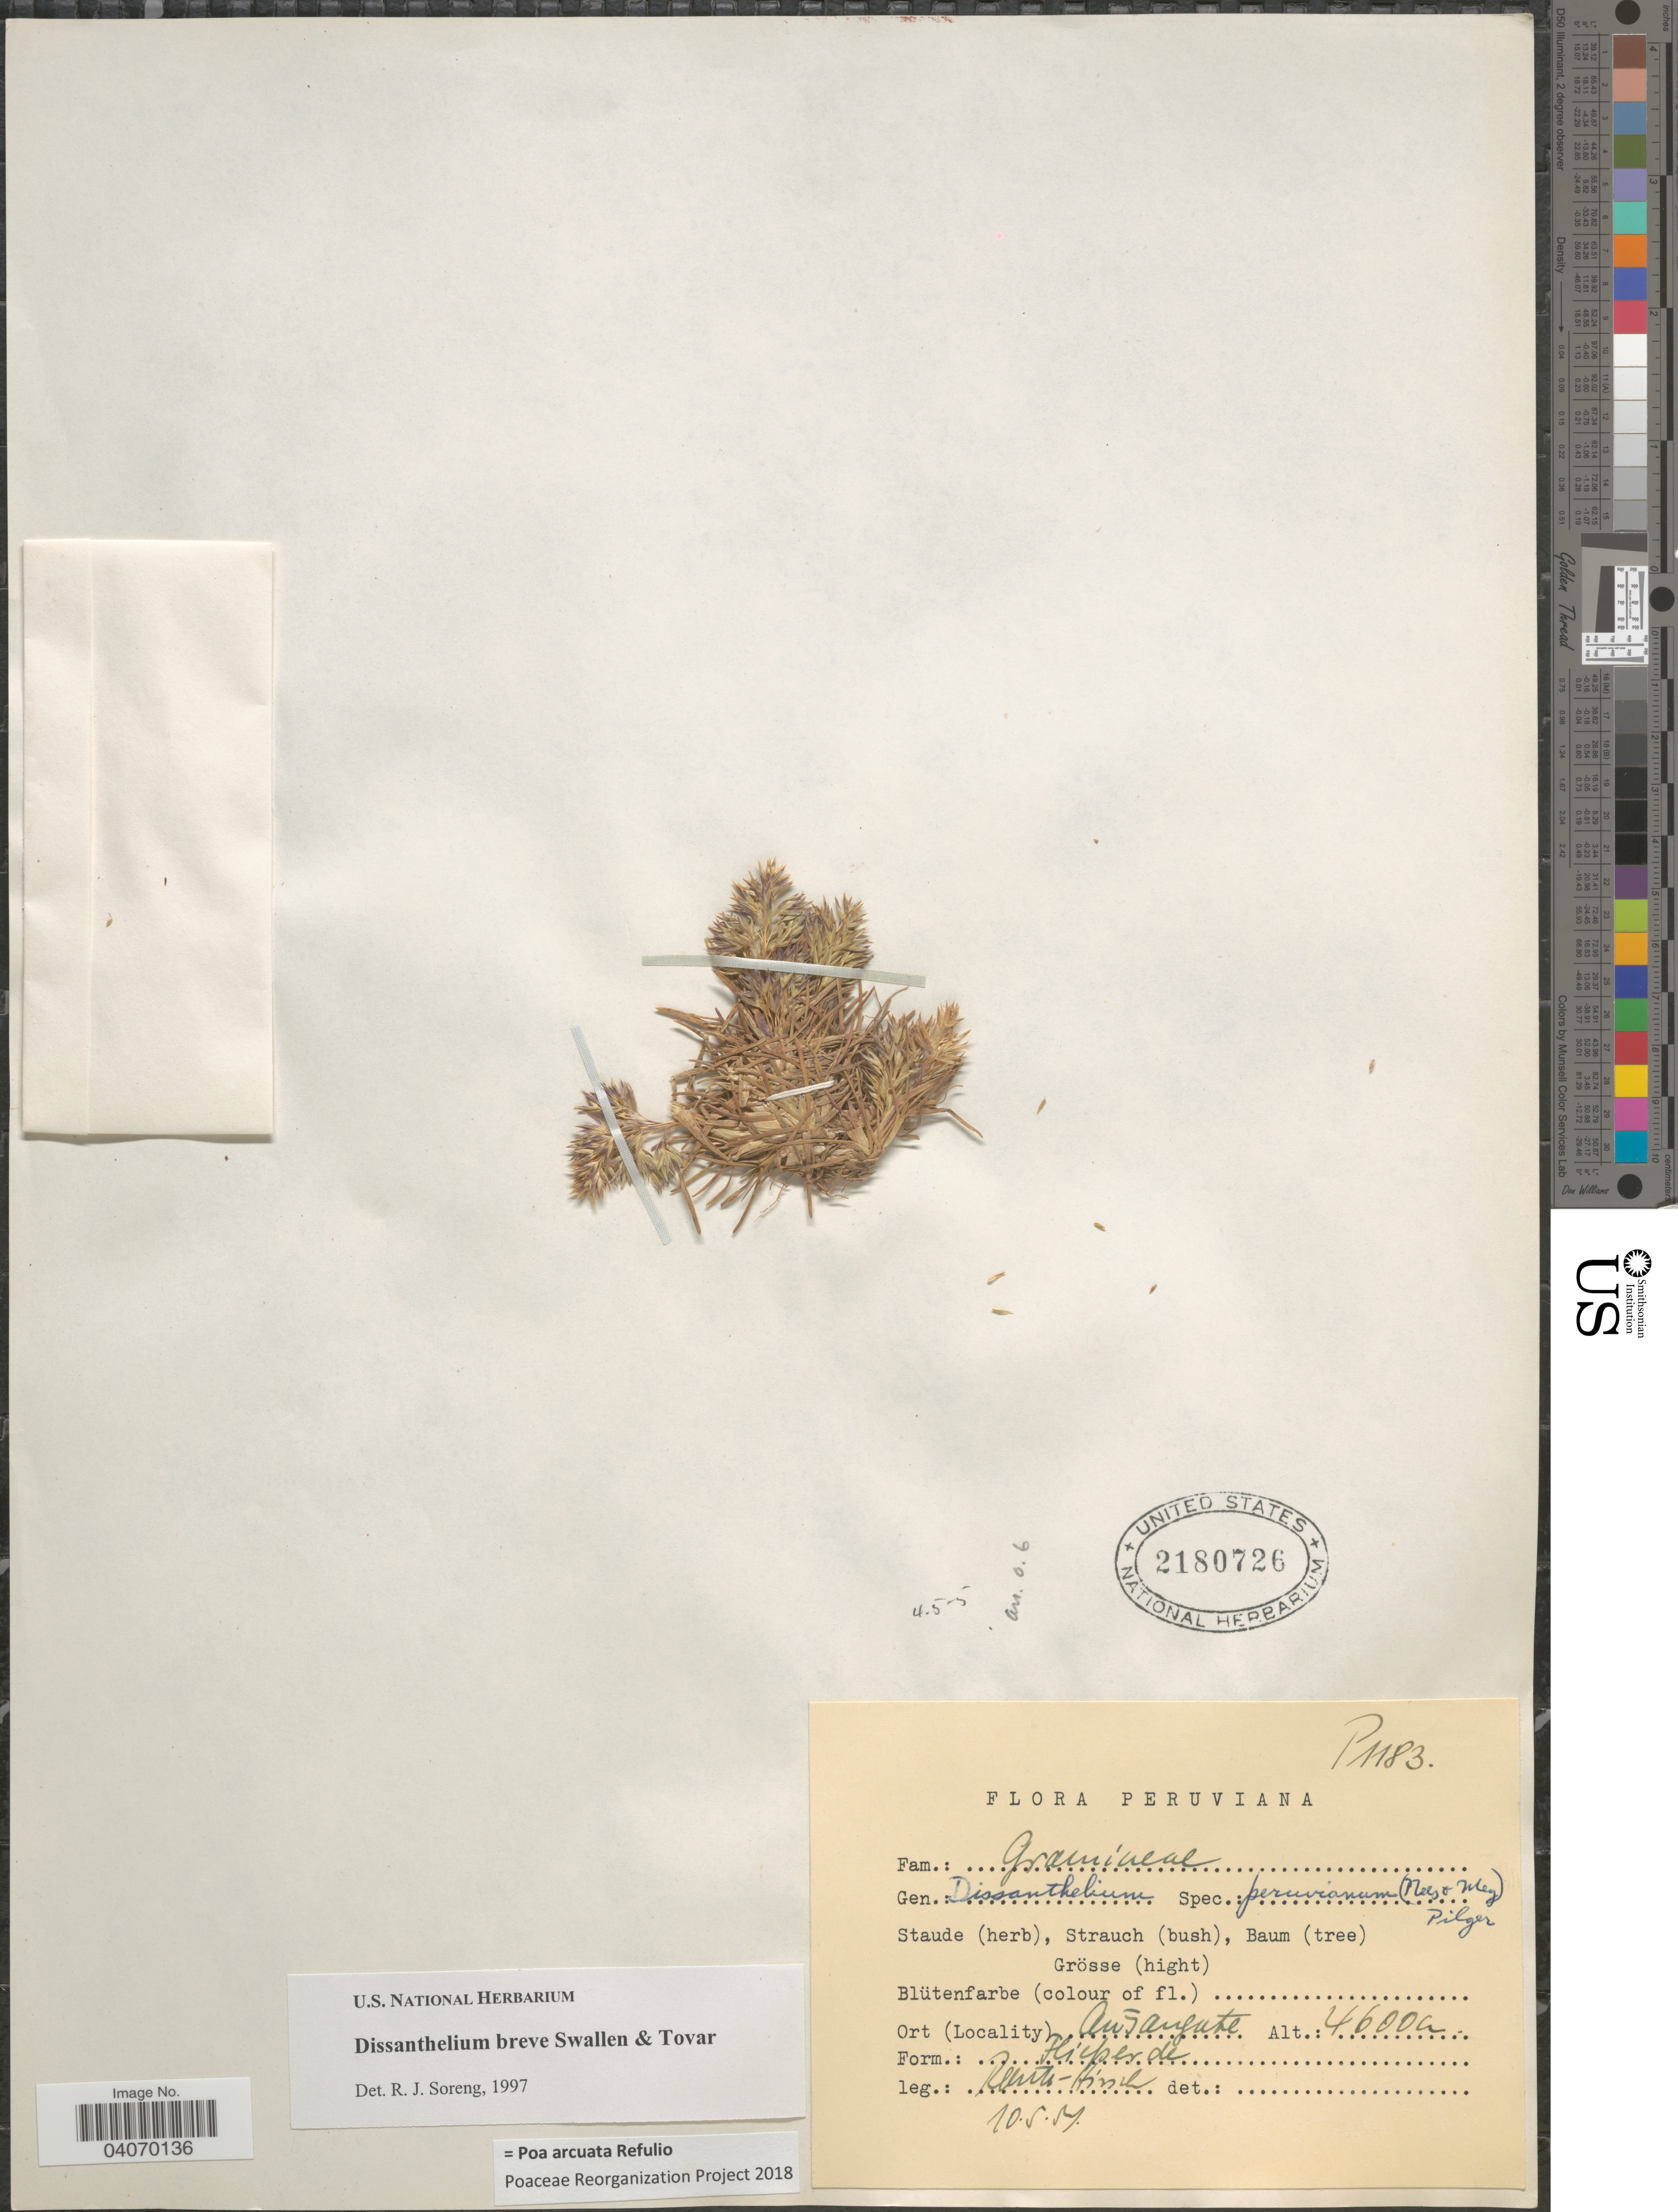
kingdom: Plantae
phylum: Tracheophyta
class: Liliopsida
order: Poales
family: Poaceae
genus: Poa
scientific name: Poa arcuata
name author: Refulio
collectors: W. Rauh & G. Hirsch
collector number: P1183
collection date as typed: Transcribed d/m/y: 10/5/57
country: Peru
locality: Ausangate.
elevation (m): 4600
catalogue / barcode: US 2180726